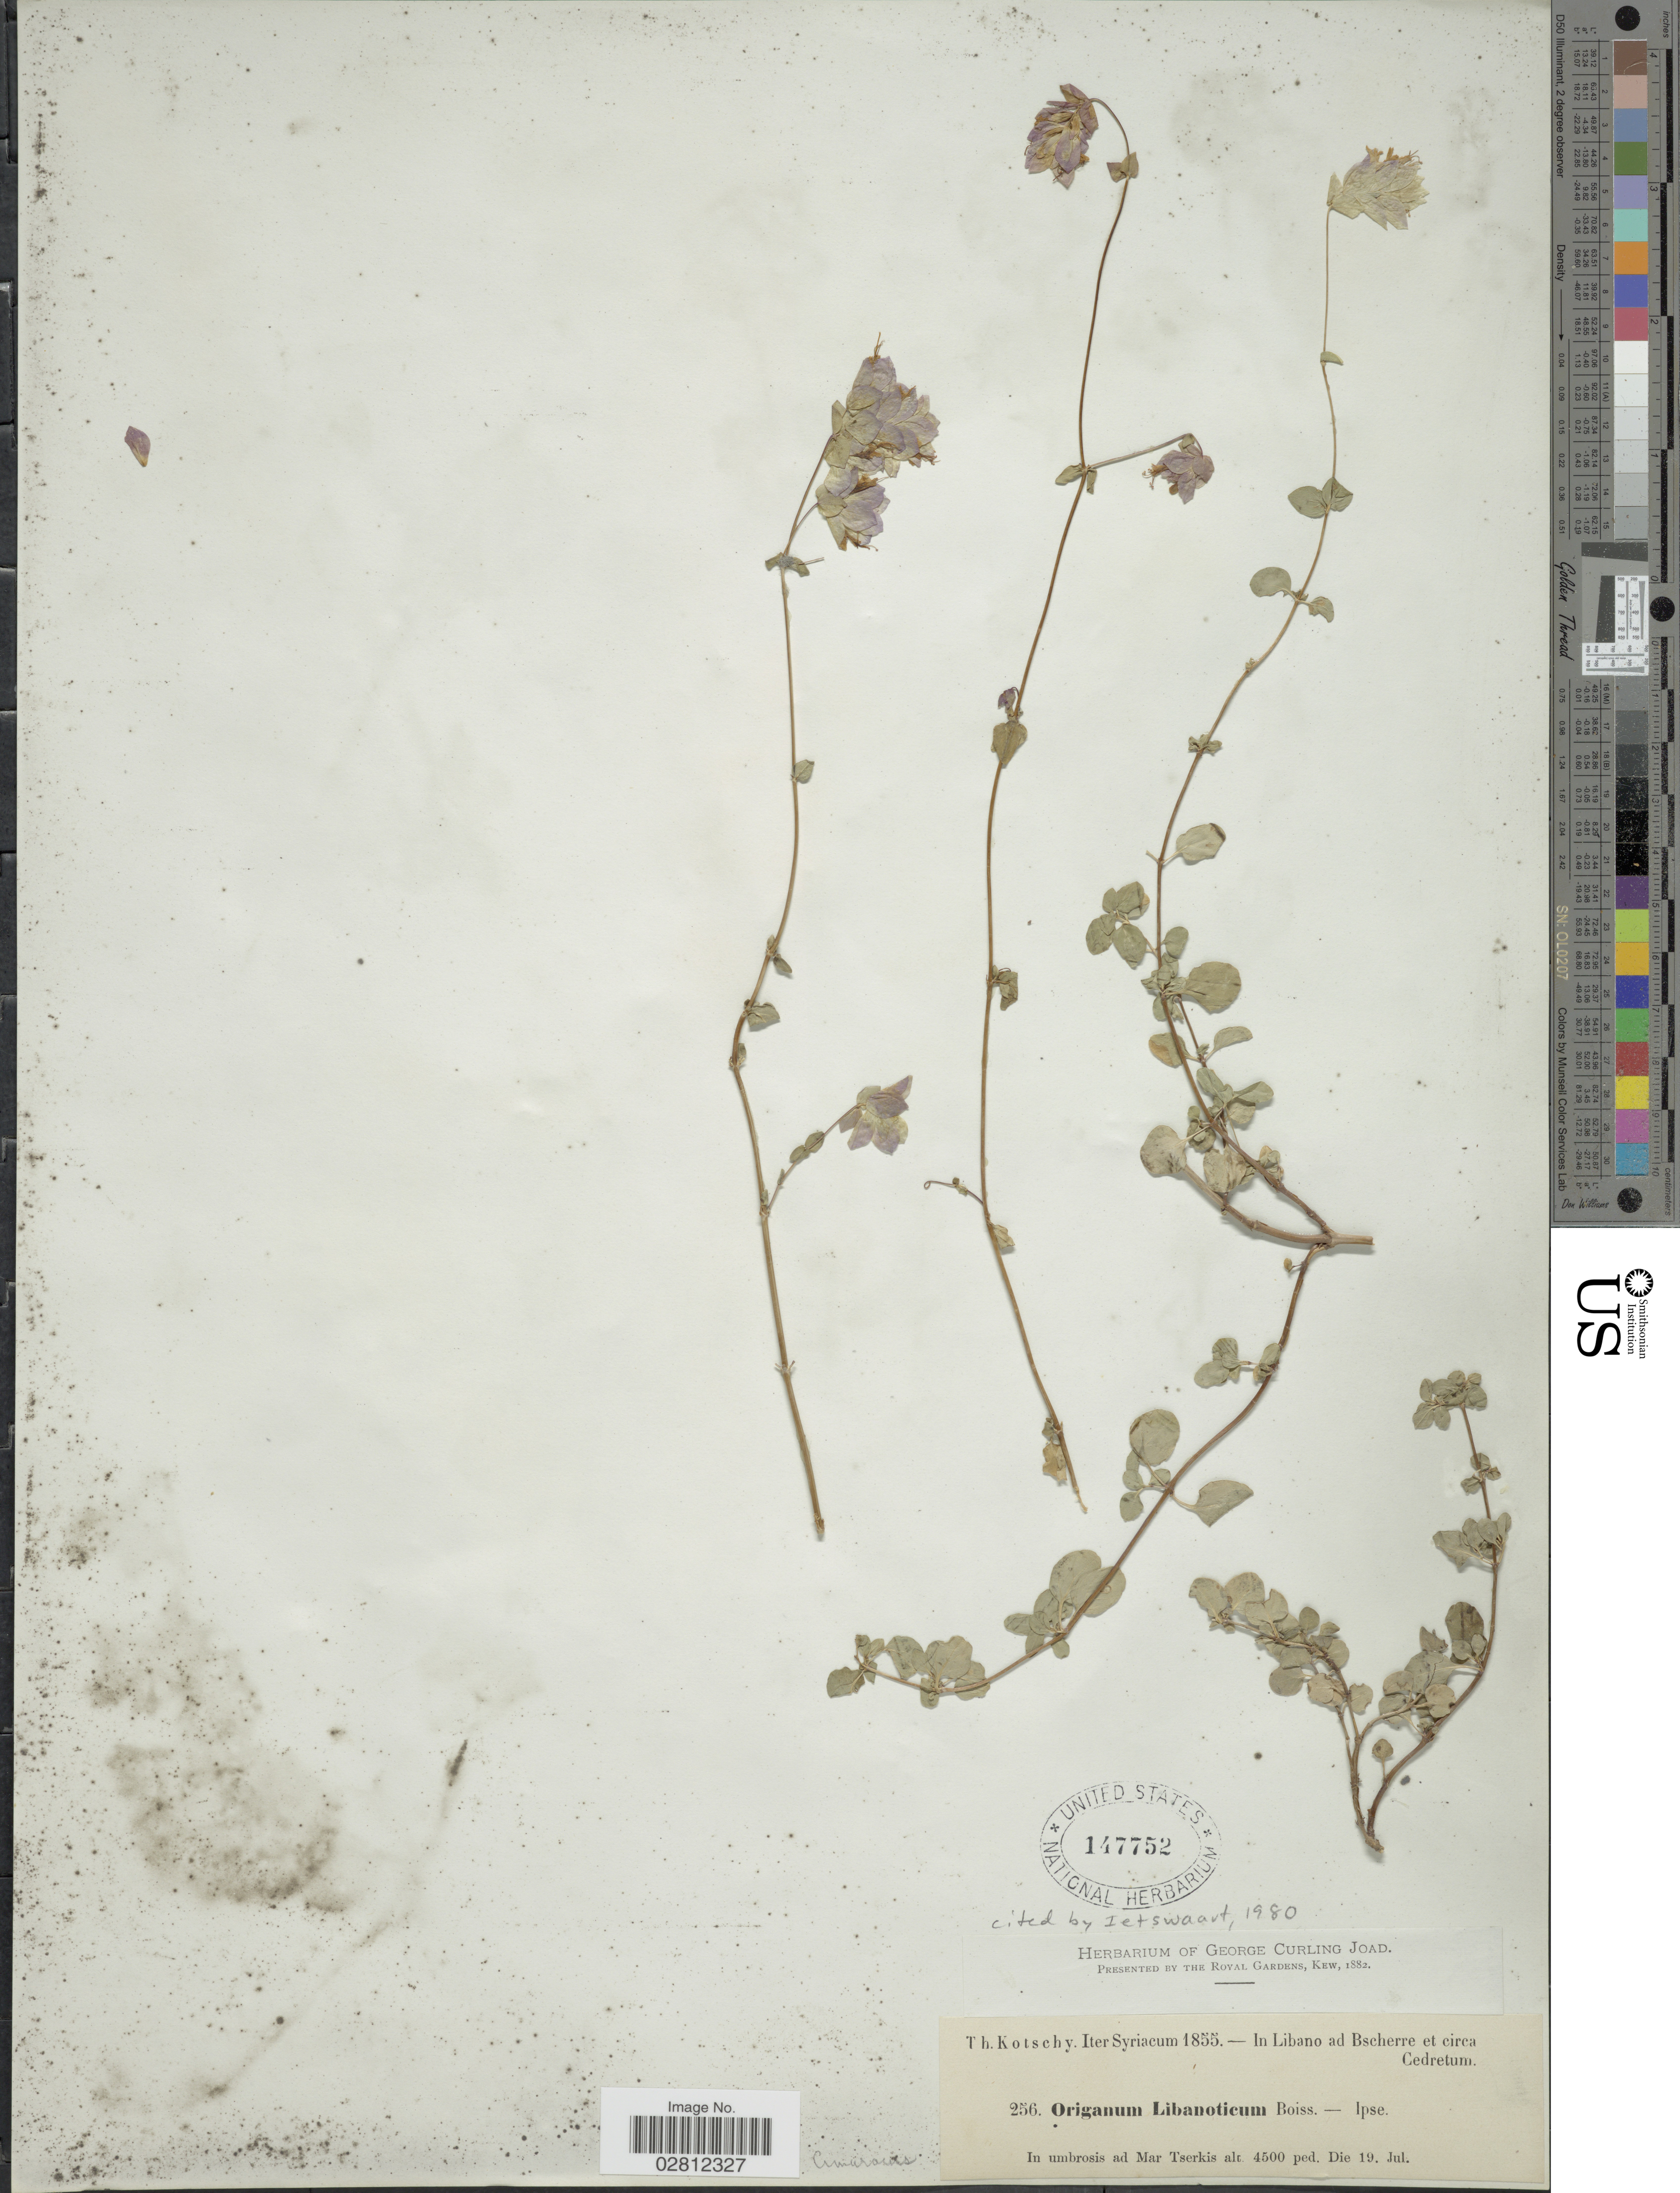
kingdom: Plantae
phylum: Tracheophyta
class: Magnoliopsida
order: Lamiales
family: Lamiaceae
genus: Origanum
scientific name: Origanum libanoticum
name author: Boiss.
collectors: K. G. Kotschy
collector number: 256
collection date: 1855-07-19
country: Syria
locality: In Libano ad Bscherre et circa Cedretum, In umbrosis ad Mar Tserkis.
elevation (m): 1372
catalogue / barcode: US 147752